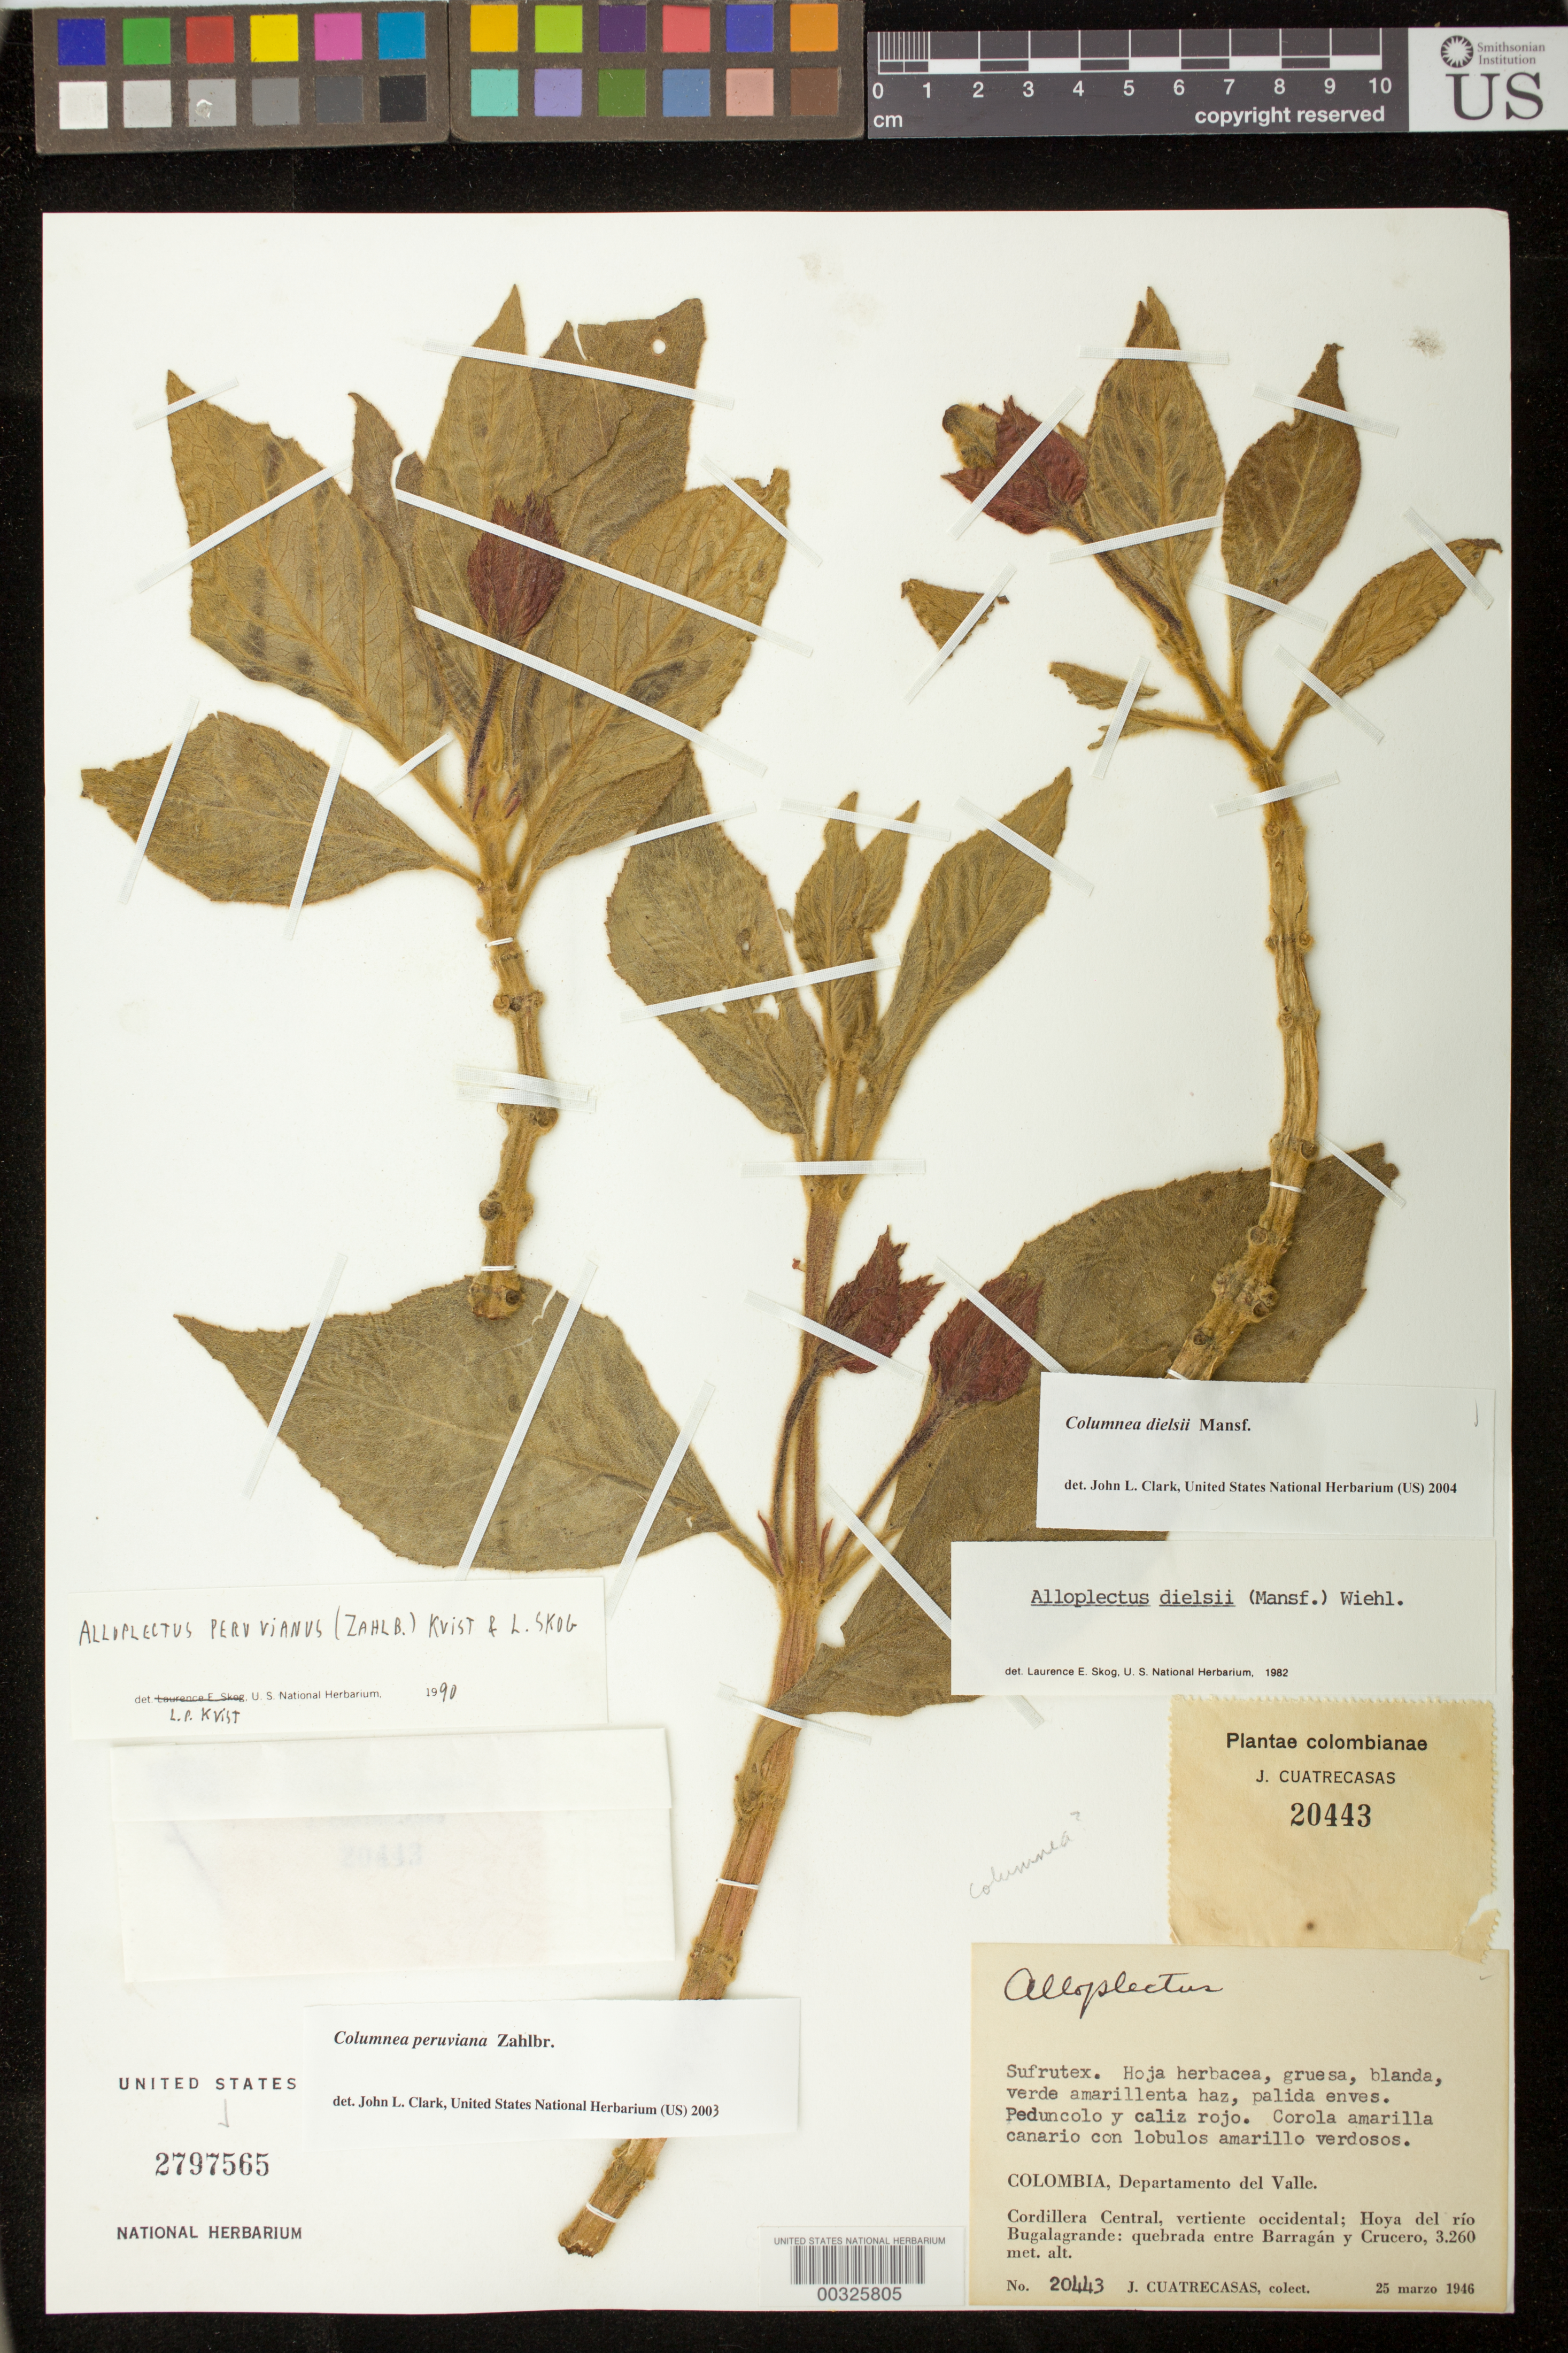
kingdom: Plantae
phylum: Tracheophyta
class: Magnoliopsida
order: Lamiales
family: Gesneriaceae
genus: Columnea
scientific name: Columnea dielsii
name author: Mansf.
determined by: Clark, J. L., (SEL), The Marie Selby Botanical Garden (UNITED STATES)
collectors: J. Cuatrecasas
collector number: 20443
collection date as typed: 25 Mar 1946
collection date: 1946-03-25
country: Colombia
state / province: Valle del Cauca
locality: Cordillera Central, vertiente occidental; Hoja del rio Bugalagrande: quebrada entre Barragán y Crucero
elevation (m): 3260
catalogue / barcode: US 2797565